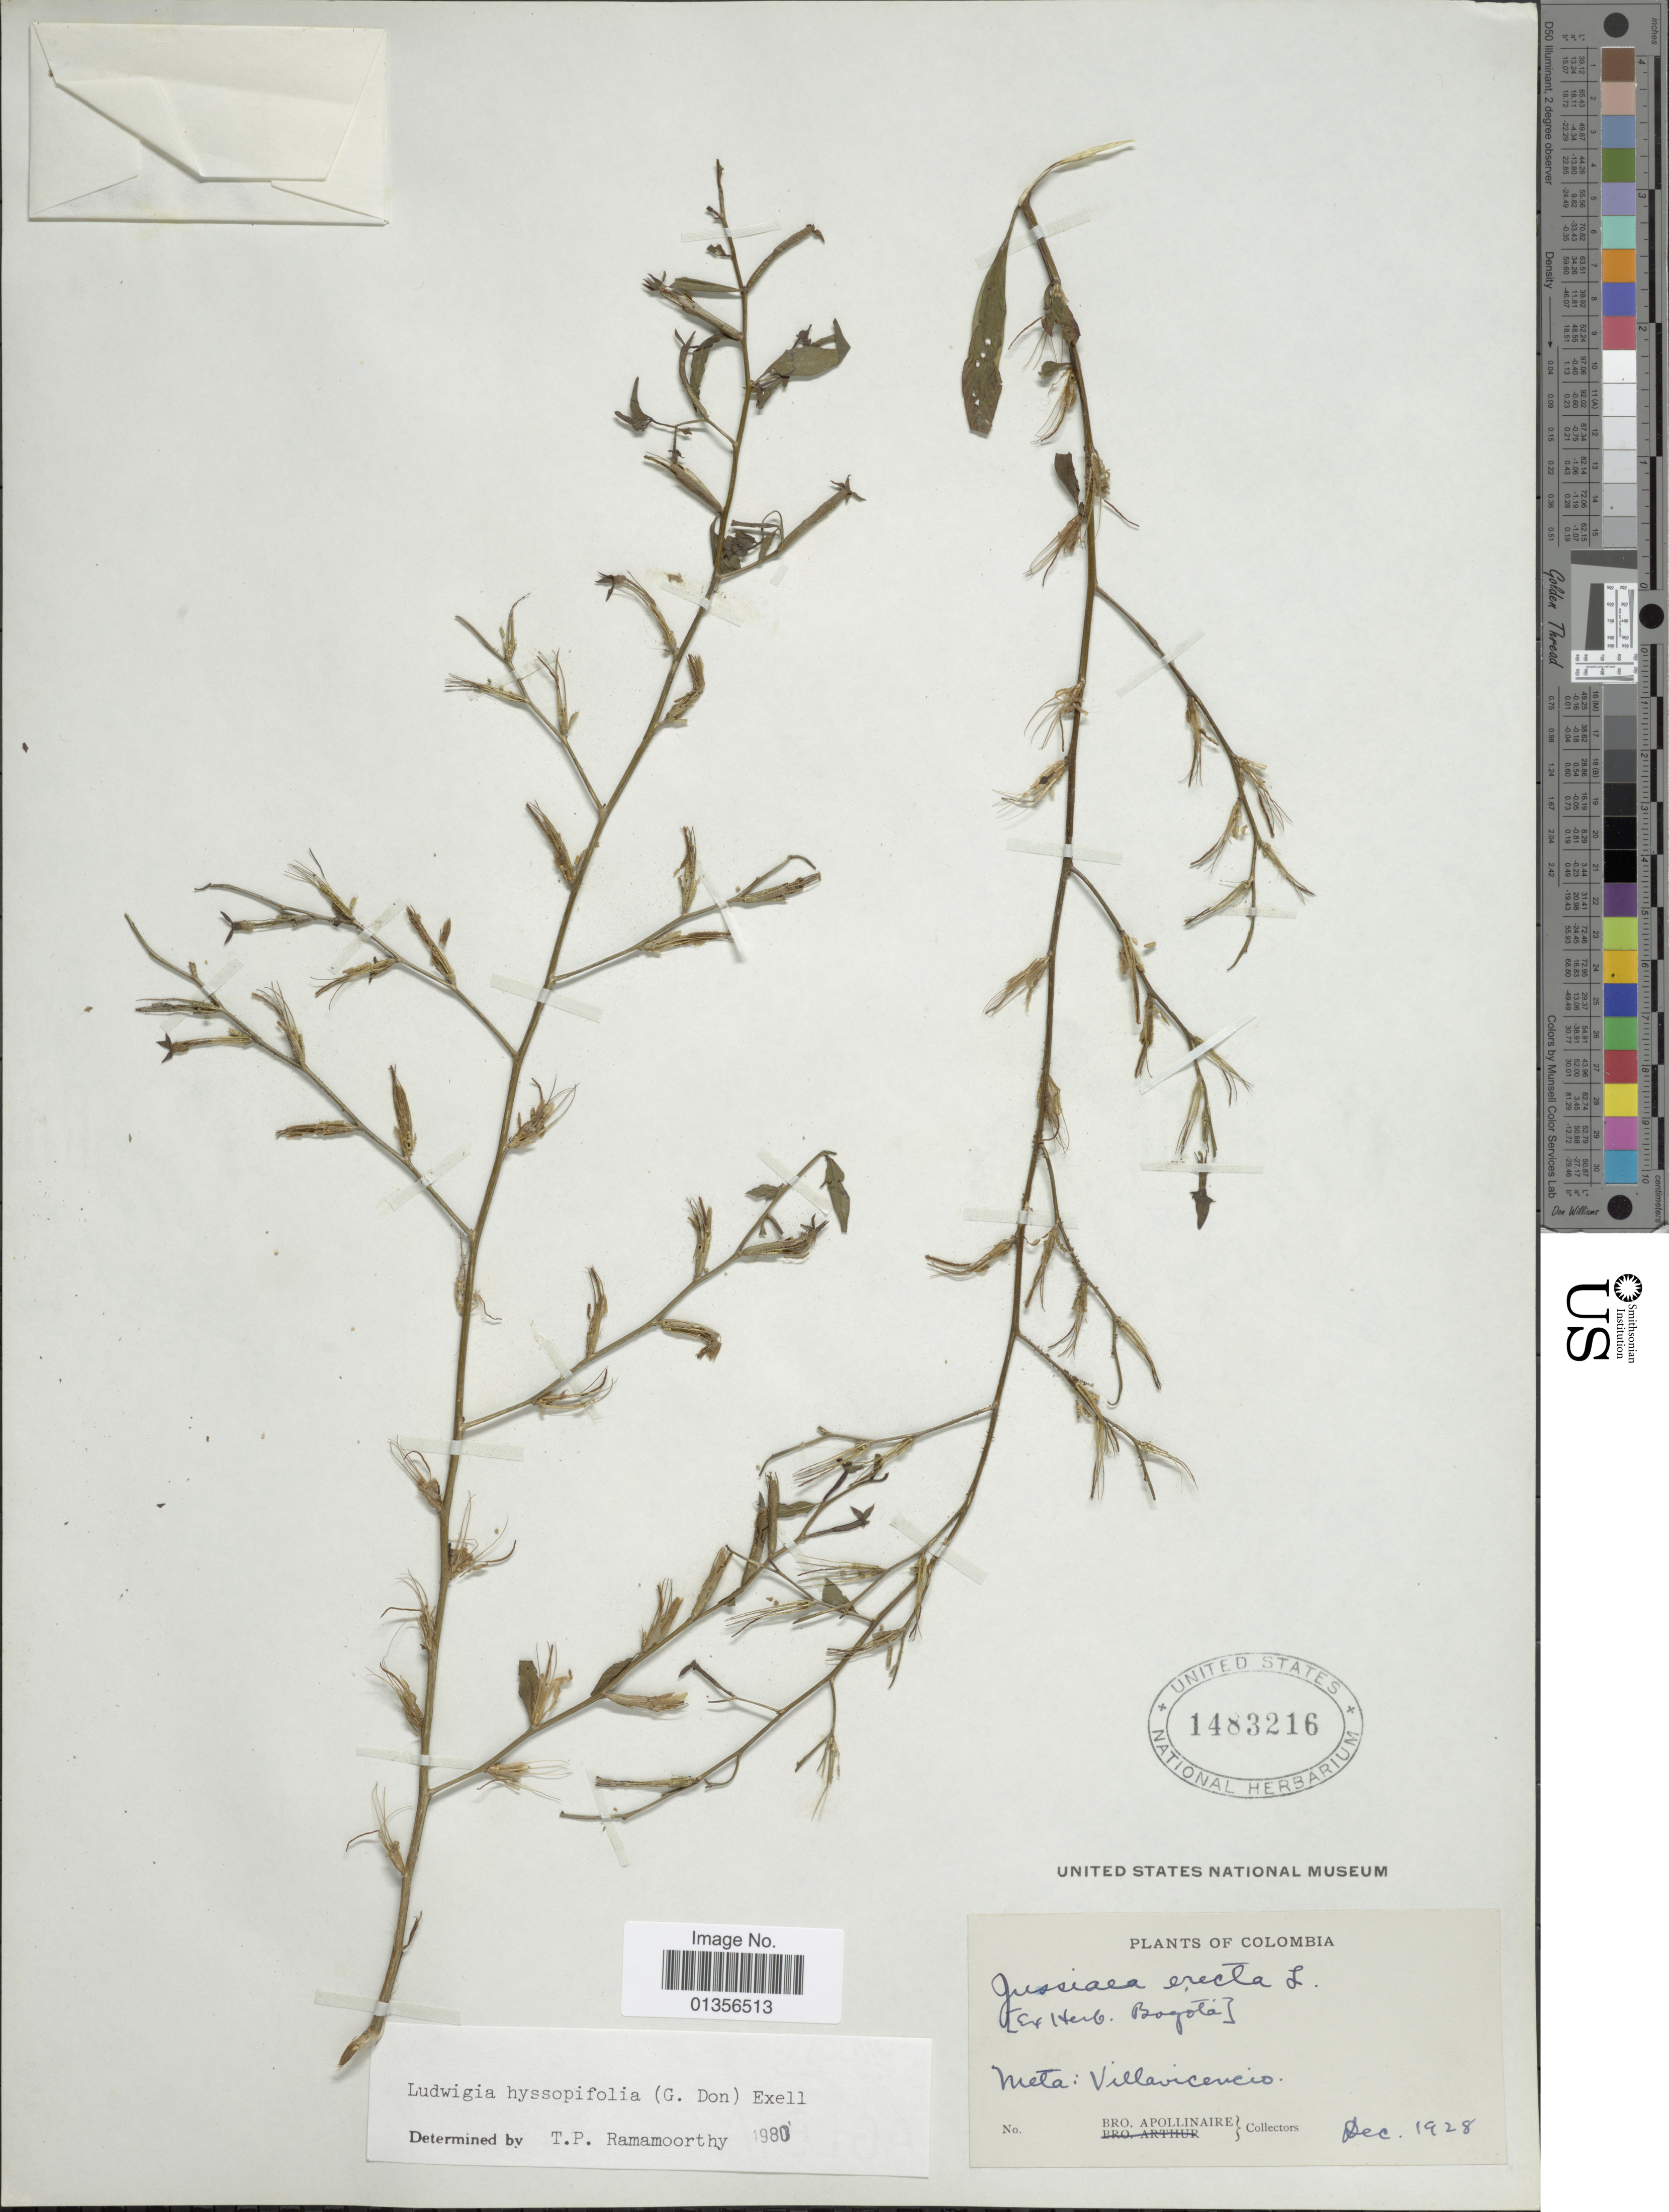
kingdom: Plantae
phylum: Tracheophyta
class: Magnoliopsida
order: Myrtales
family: Onagraceae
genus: Ludwigia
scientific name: Ludwigia hyssopifolia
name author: (G. Don) Exell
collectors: Bro. Apollinaire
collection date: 1928-12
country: Colombia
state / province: Meta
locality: Villavicencio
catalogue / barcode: US 1483216